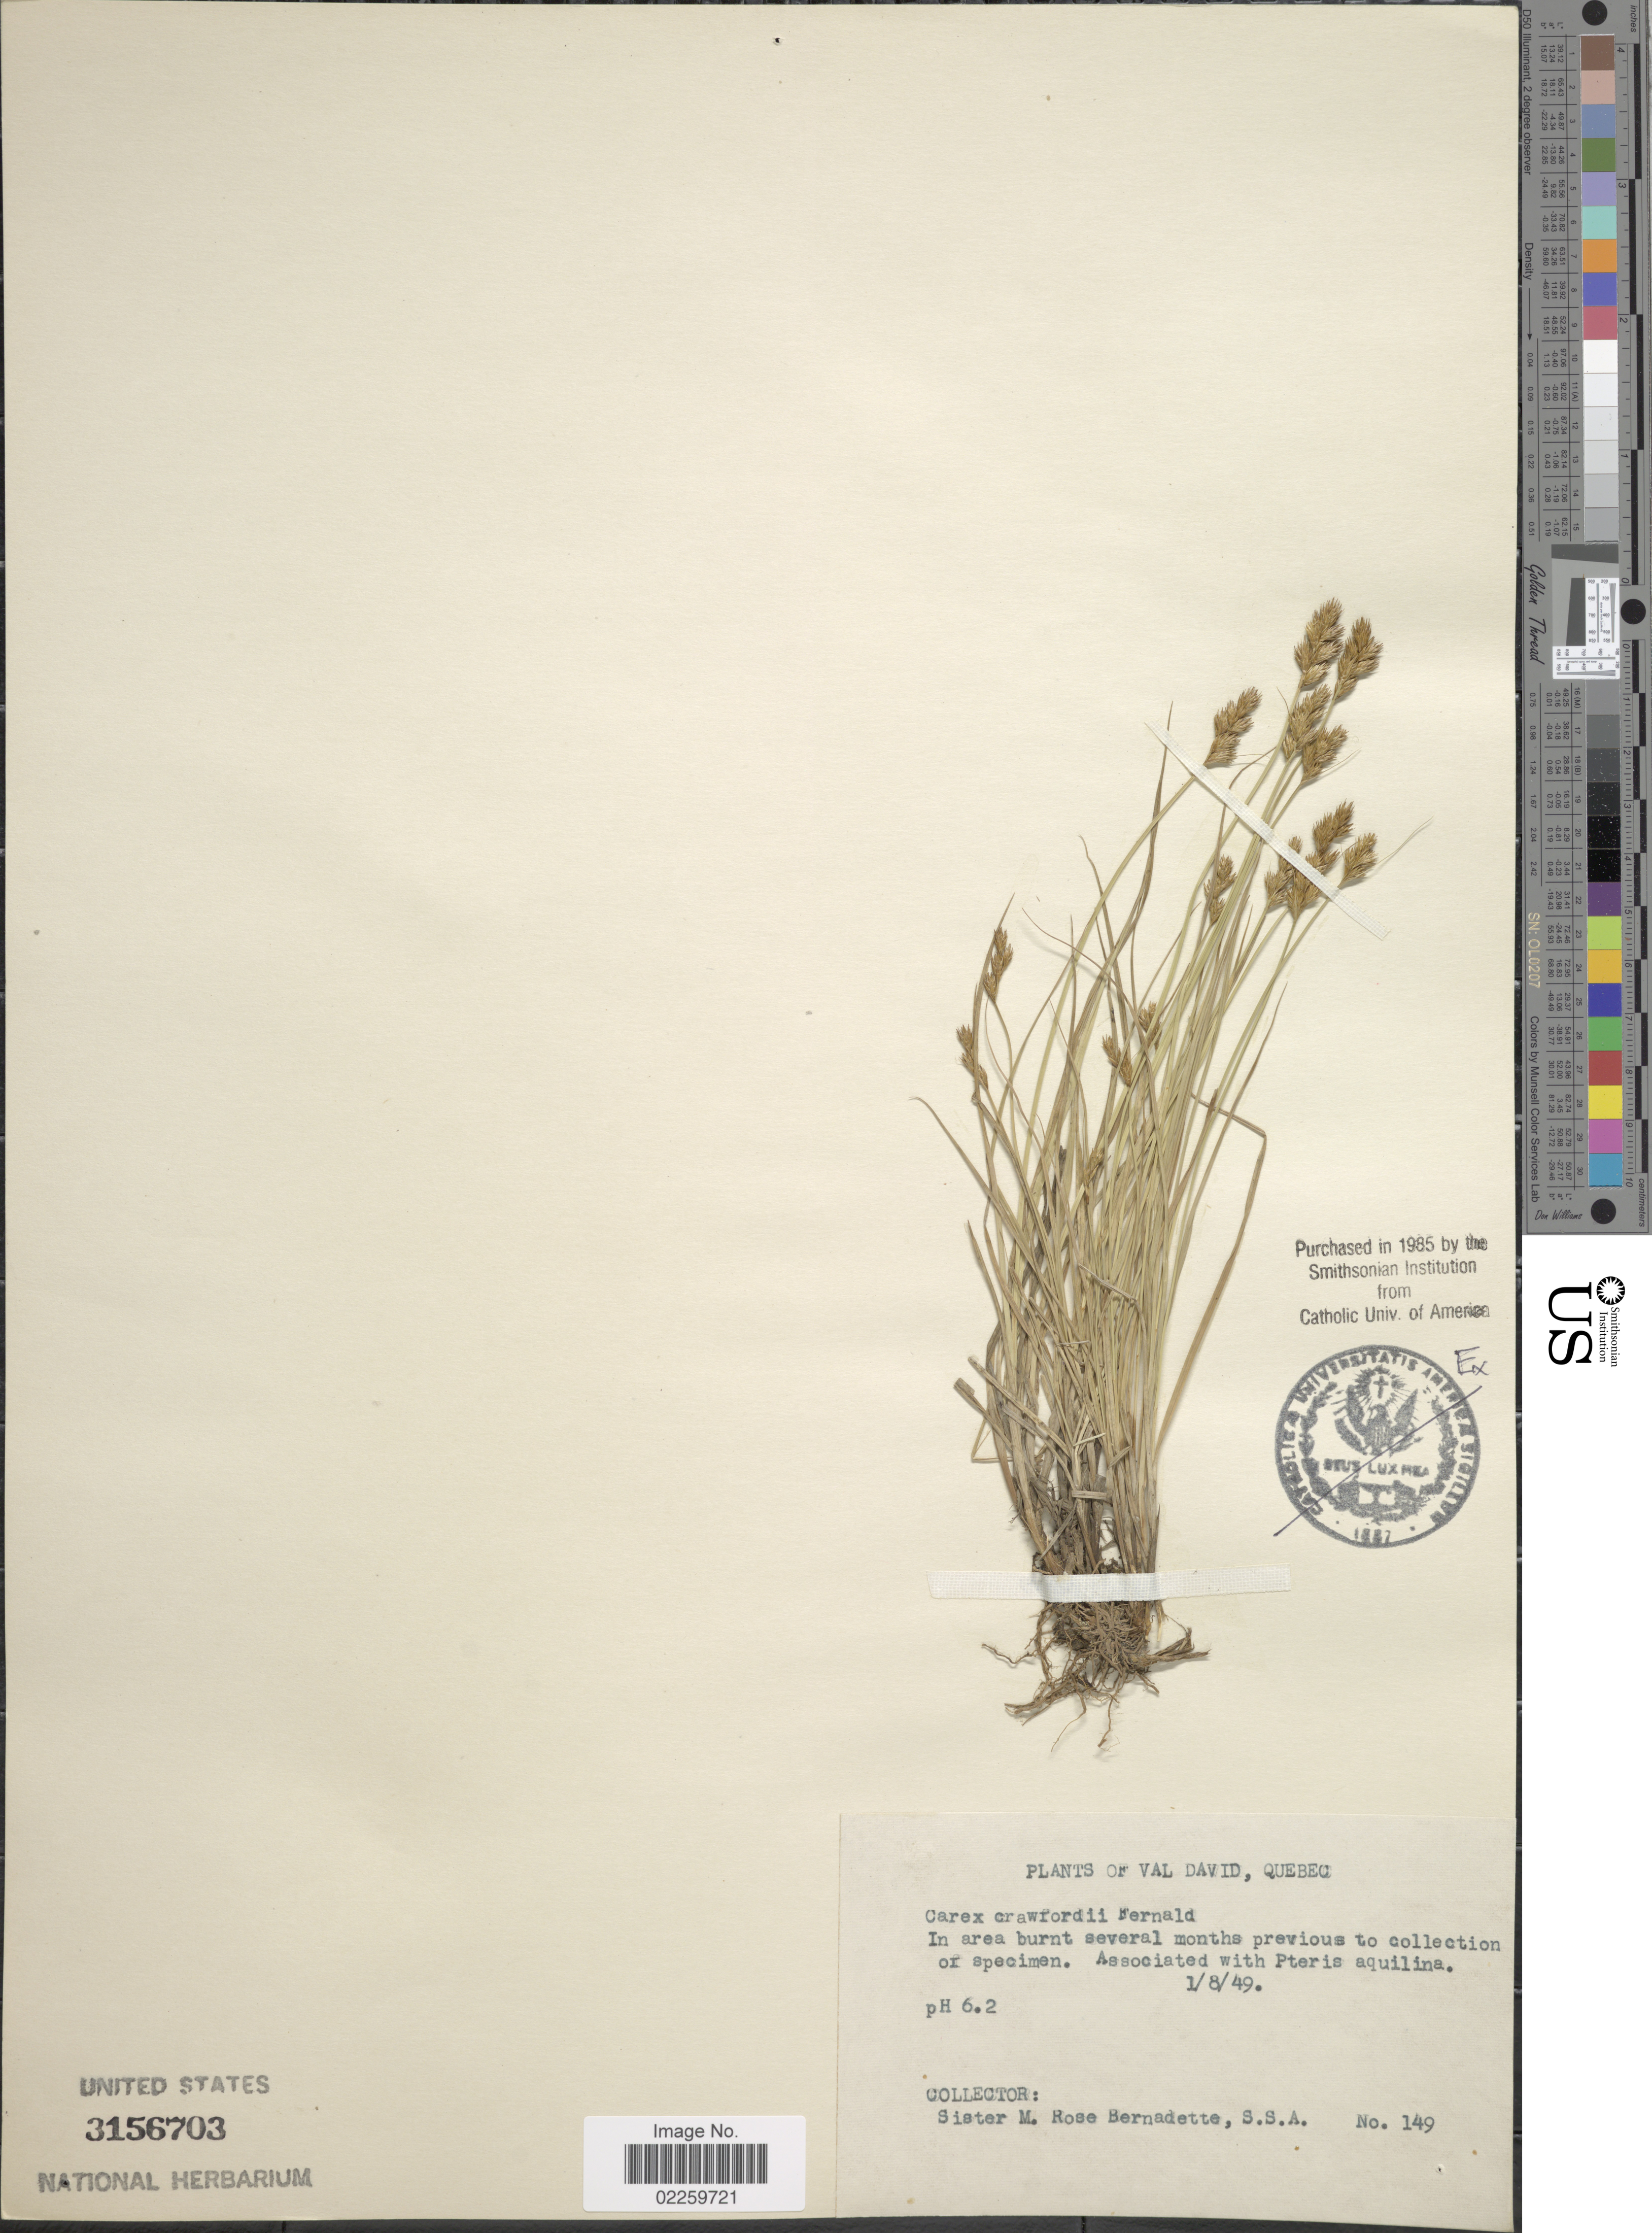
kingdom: Plantae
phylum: Tracheophyta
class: Liliopsida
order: Poales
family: Cyperaceae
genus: Carex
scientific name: Carex crawfordii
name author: Fernald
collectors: M. Bernadette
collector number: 149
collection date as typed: Transcribed d/m/y: 1/8/49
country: Canada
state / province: Quebec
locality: Val David, in area burnt several months previous to collection.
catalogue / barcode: US 3156703